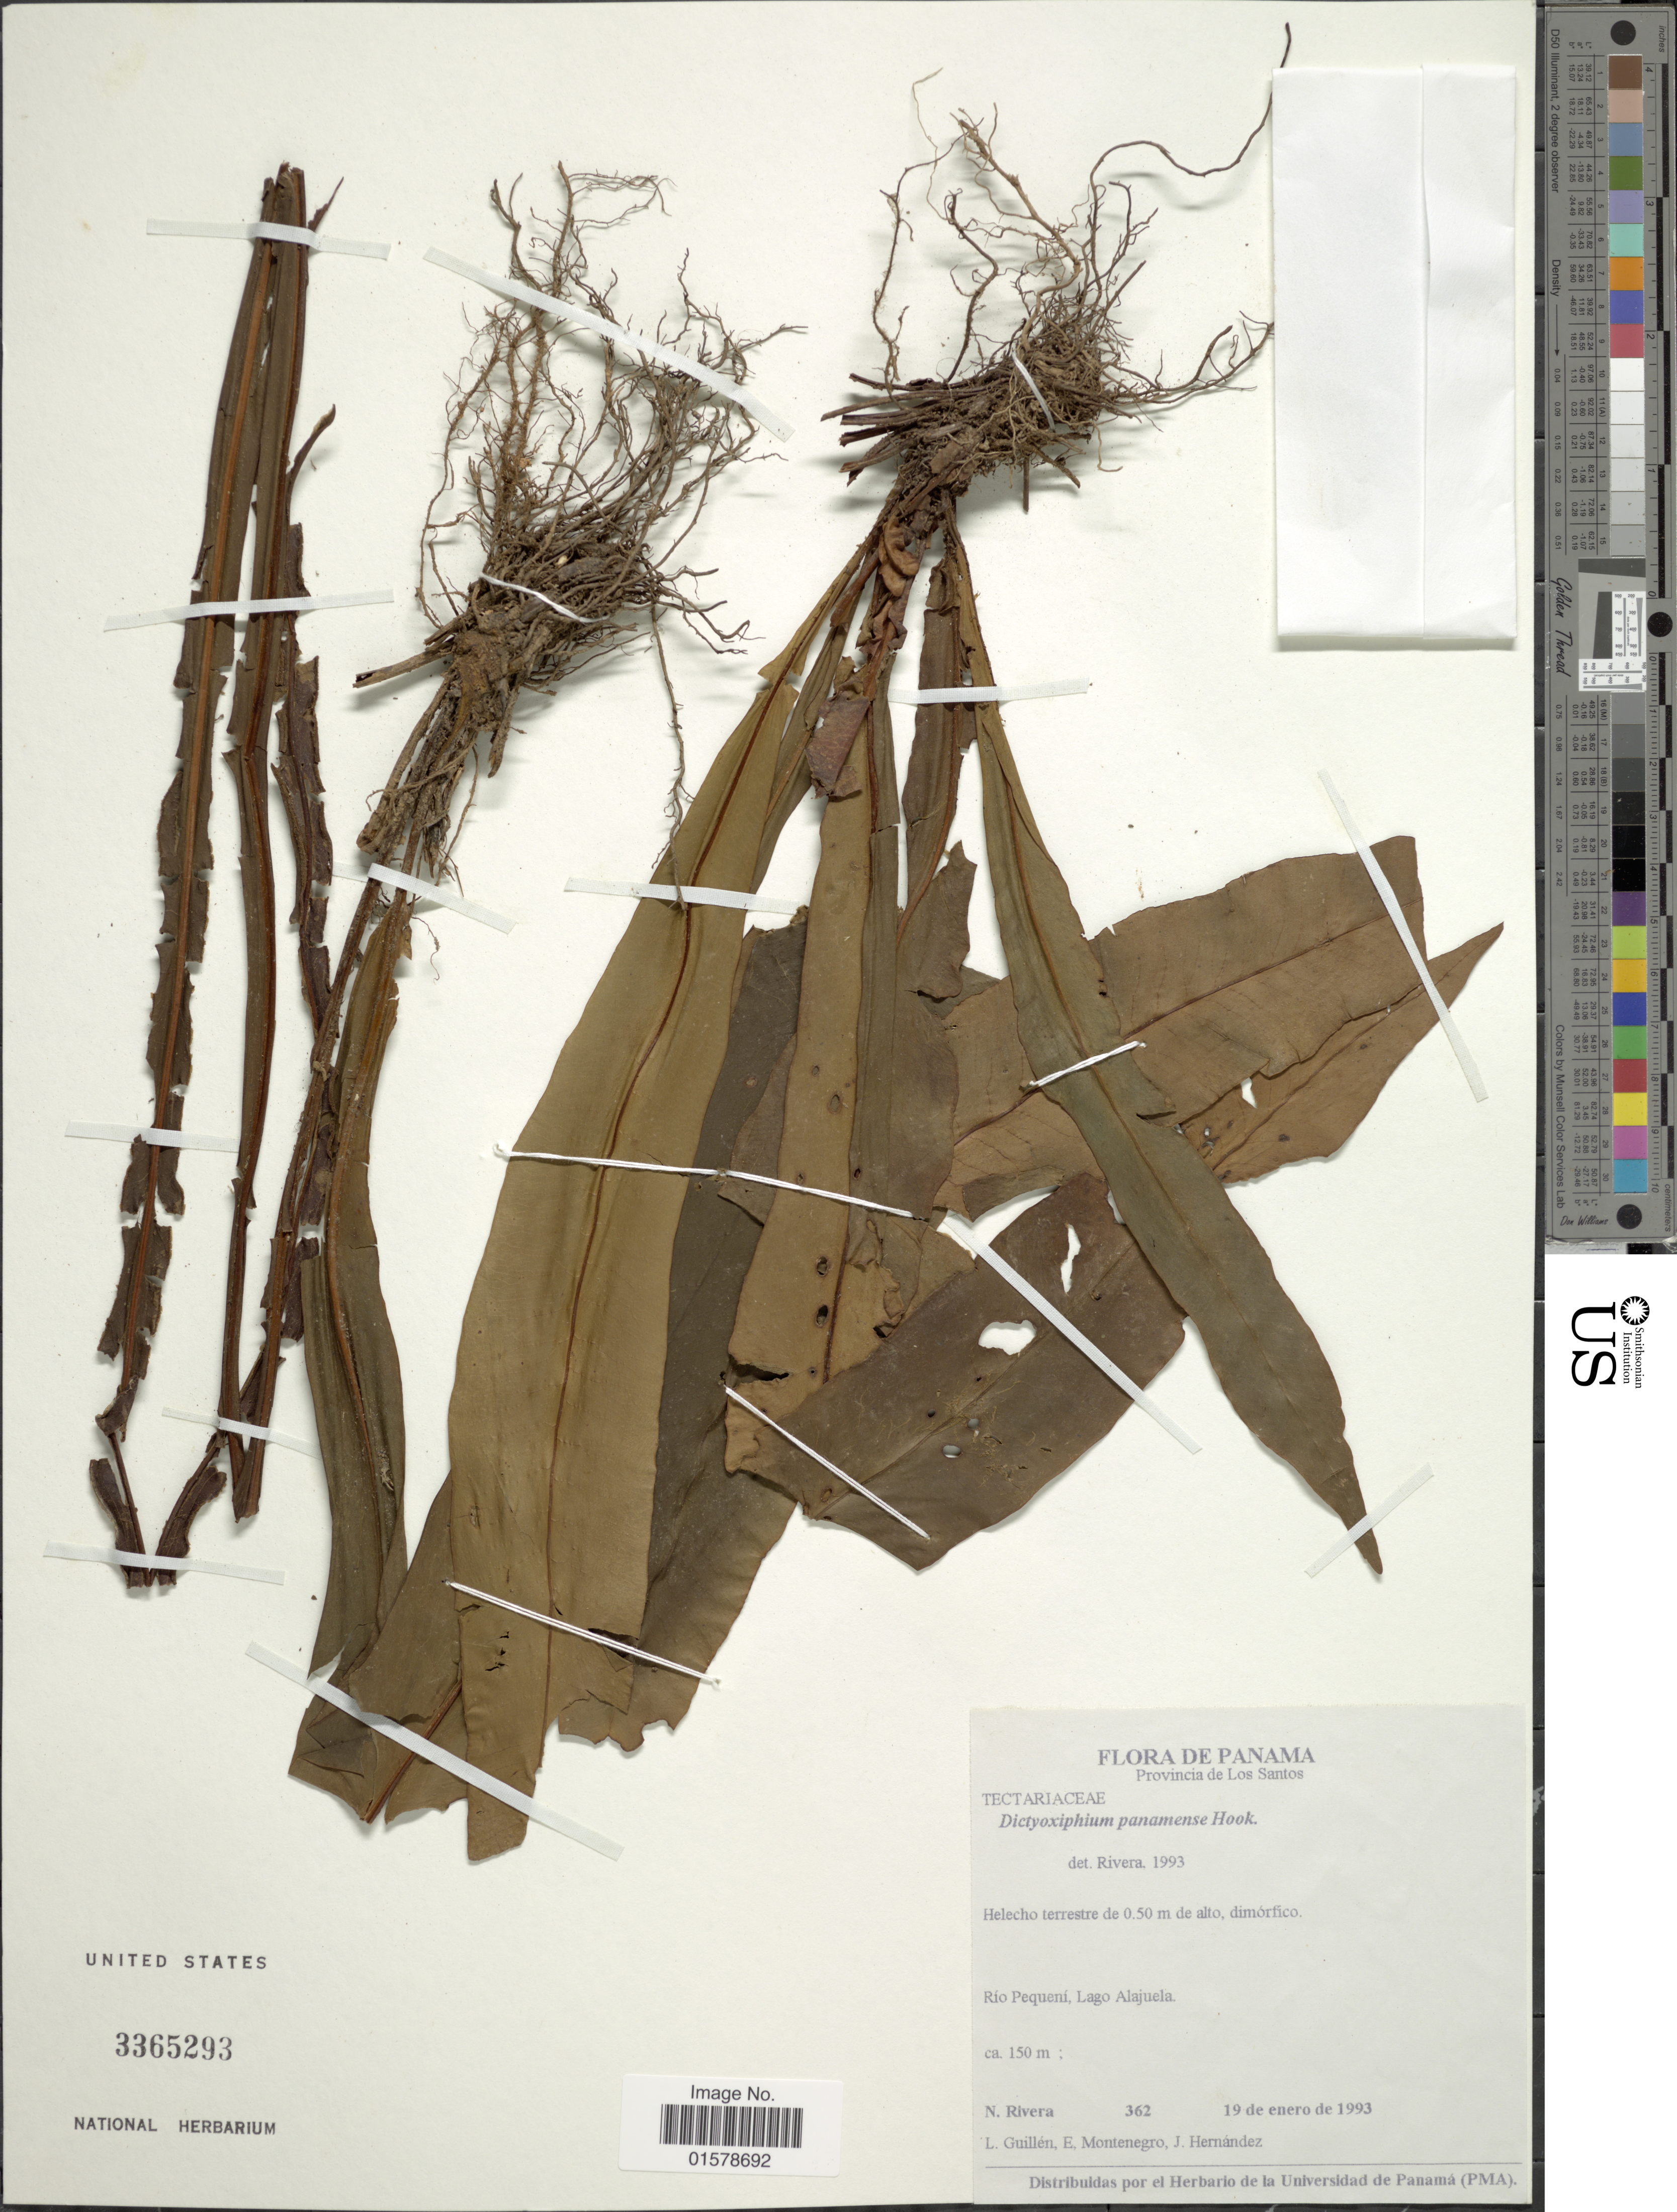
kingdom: Plantae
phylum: Tracheophyta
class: Polypodiopsida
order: Polypodiales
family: Tectariaceae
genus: Tectaria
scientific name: Tectaria panamensis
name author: (Hook.) R.M. Tryon & A.F. Tryon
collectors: N. Rivera, L. Guillén, E. Montenegro & J. Hernandez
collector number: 362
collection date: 1993-01-19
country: Costa Rica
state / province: Alajuela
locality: Rio pequeni, Lago Alajuela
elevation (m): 150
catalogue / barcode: US 3365293